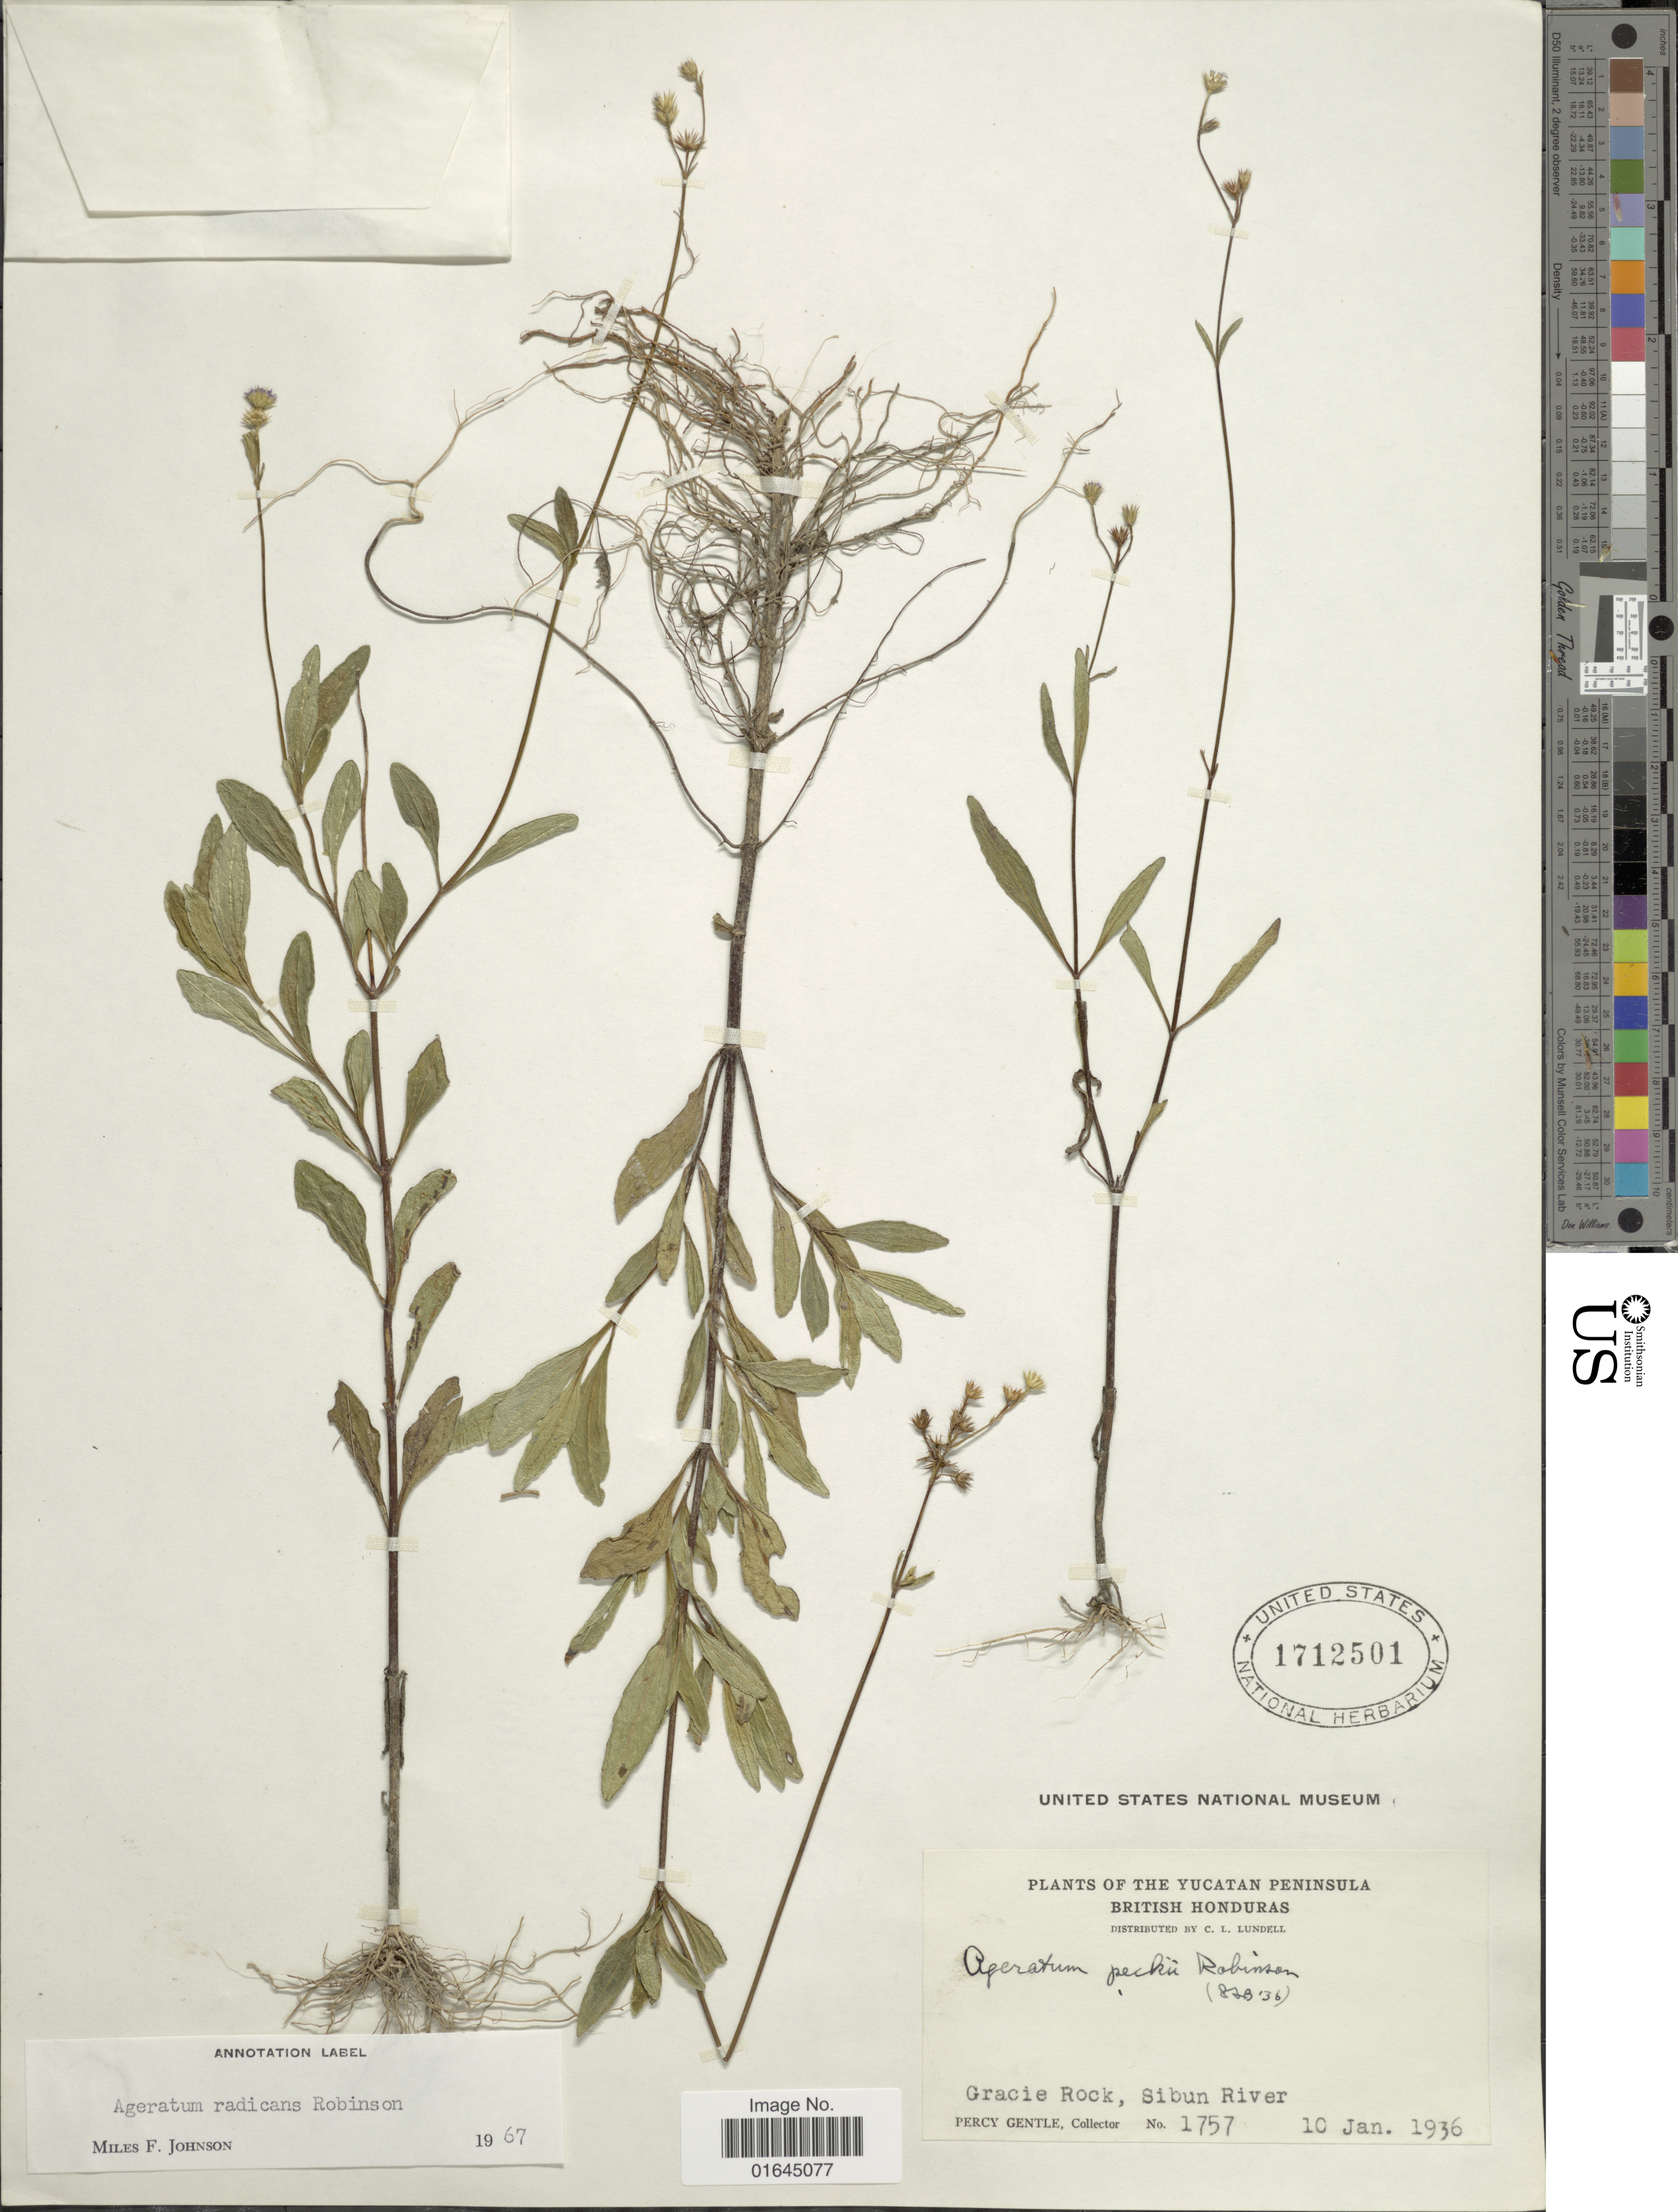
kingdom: Plantae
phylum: Tracheophyta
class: Magnoliopsida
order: Asterales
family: Asteraceae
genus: Ageratum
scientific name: Ageratum peckii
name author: B.L. Rob.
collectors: P. H. Gentle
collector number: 1757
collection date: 1936-01-10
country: Belize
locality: Yucatan Peninsula, British Honduras, Gracie Rock, Sibun River.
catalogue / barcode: US 1712501